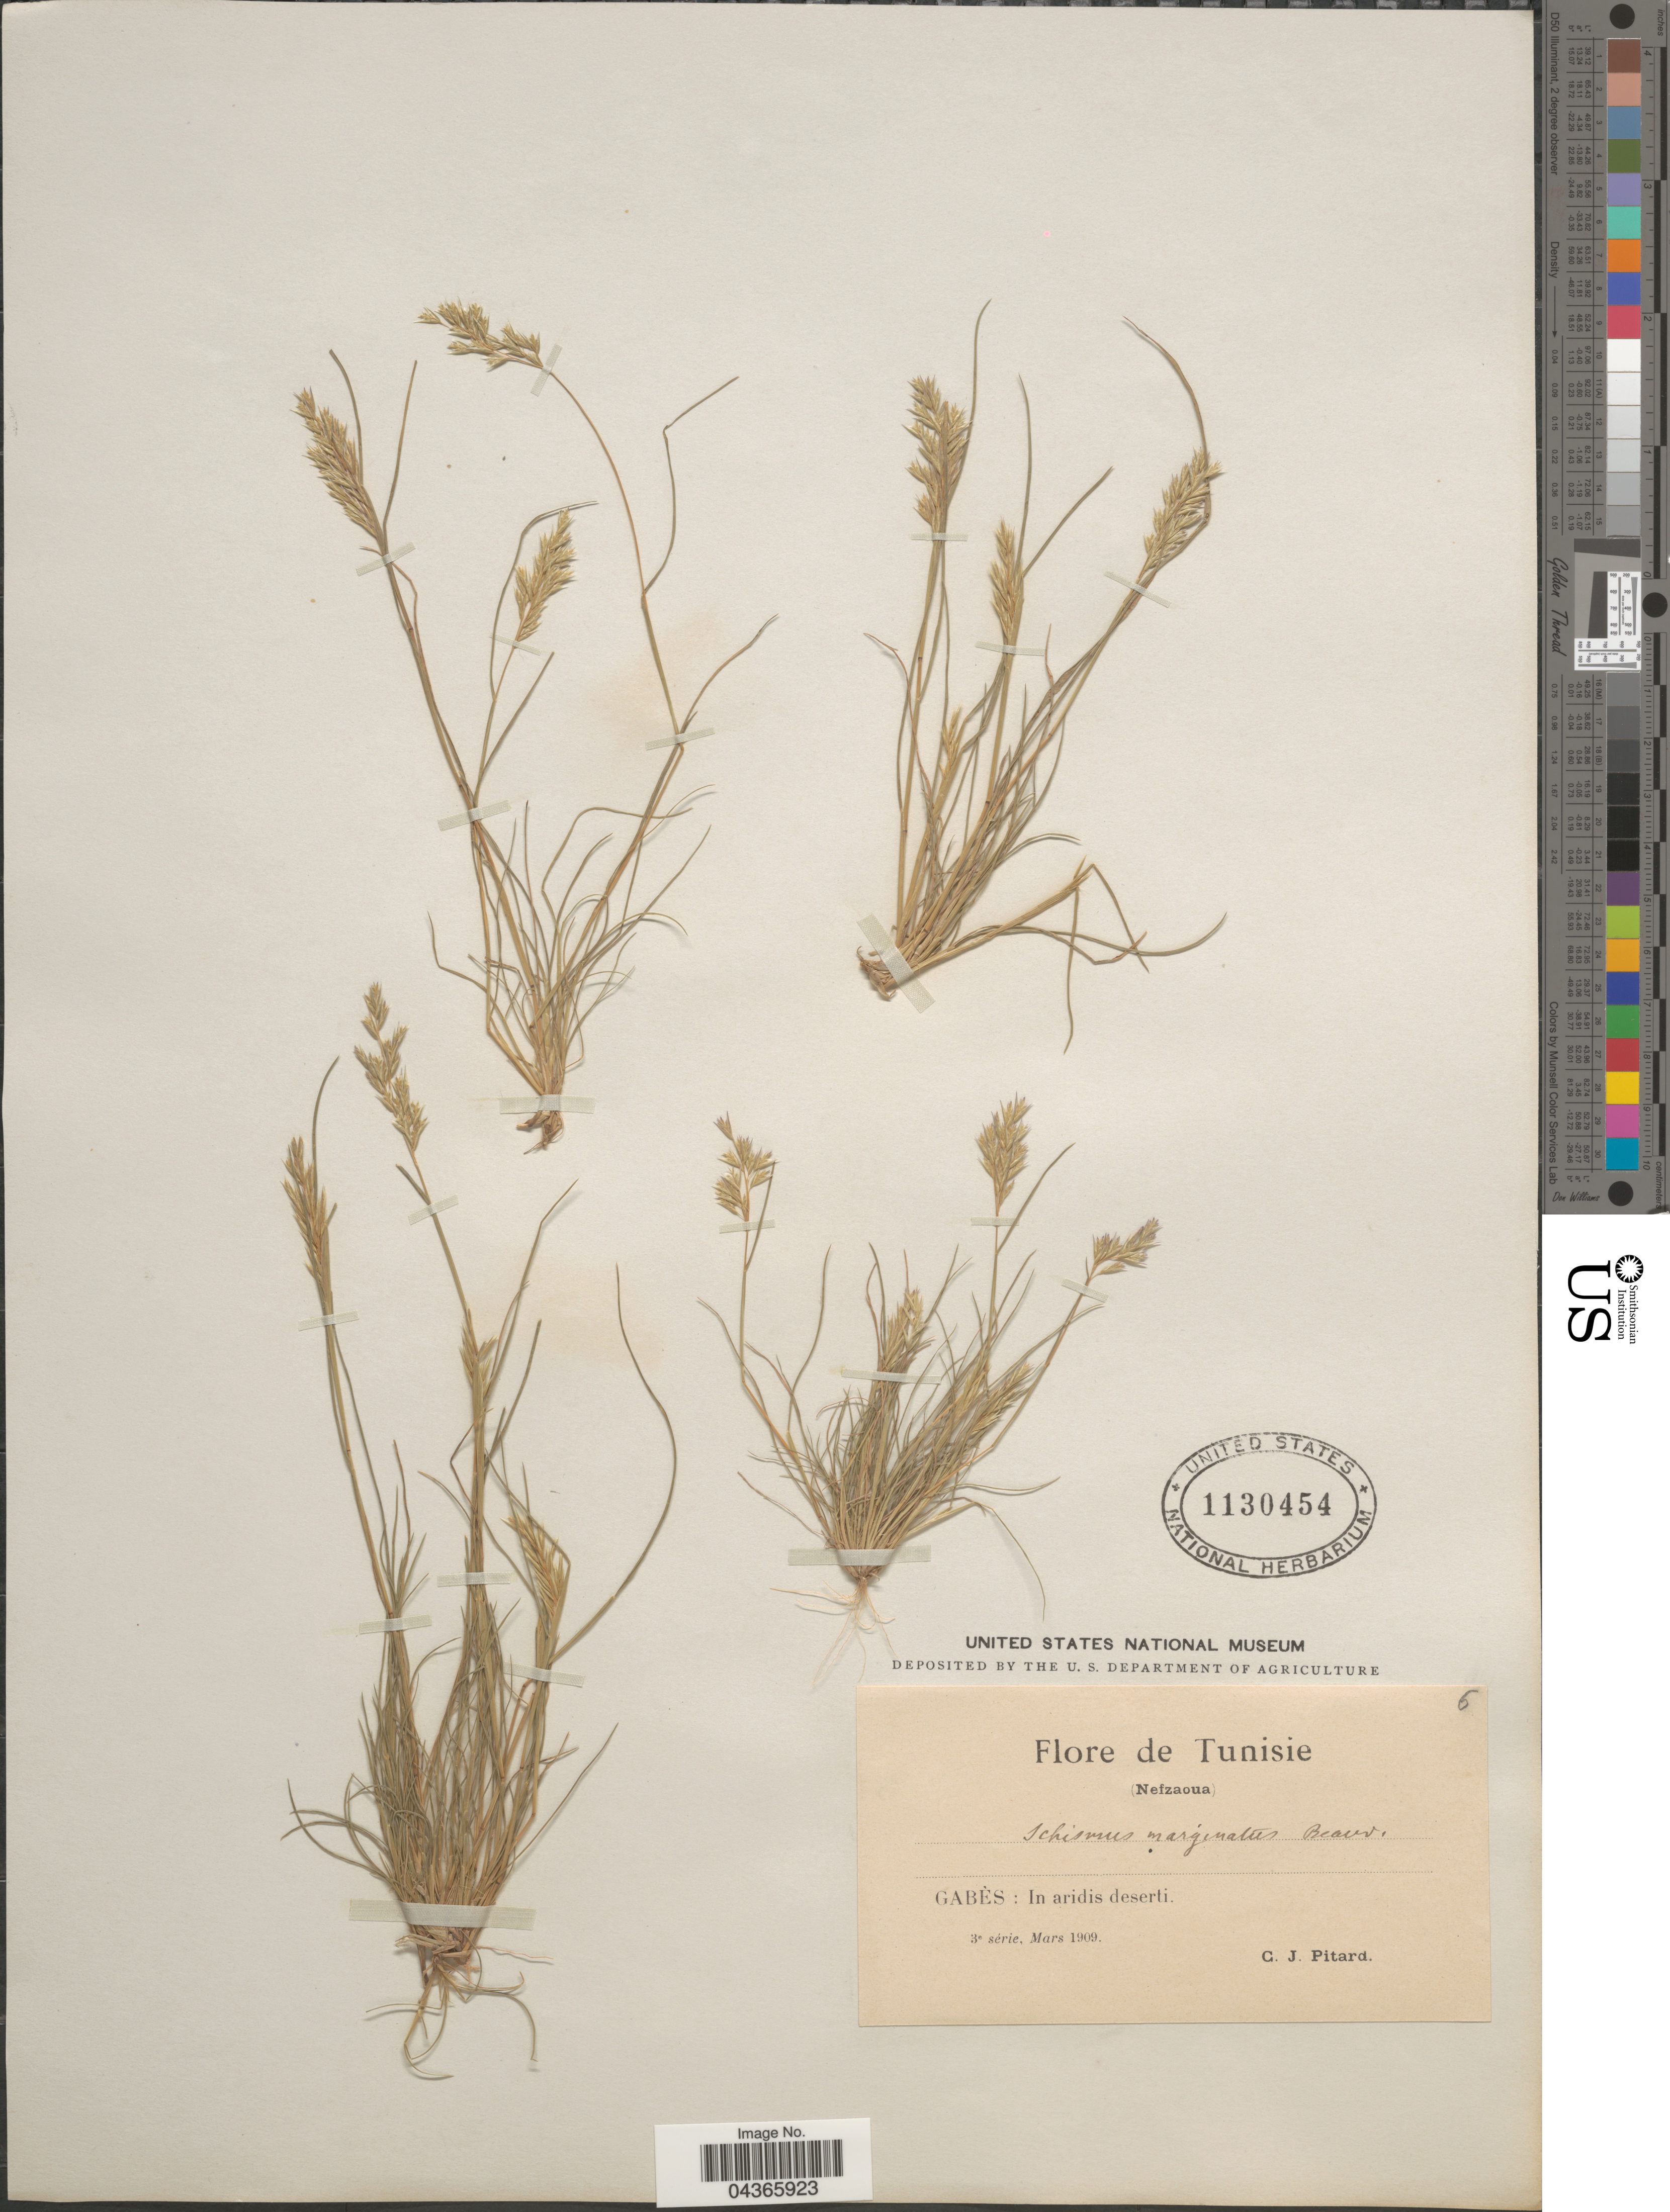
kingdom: Plantae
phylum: Tracheophyta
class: Liliopsida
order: Poales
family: Poaceae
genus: Schismus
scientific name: Schismus arabicus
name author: Nees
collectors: C. Pitard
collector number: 5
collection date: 1909-03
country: Tunisia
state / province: Gabès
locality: (Nefzaoua). Gabés: In aridis deserti.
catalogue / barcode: US 1130454